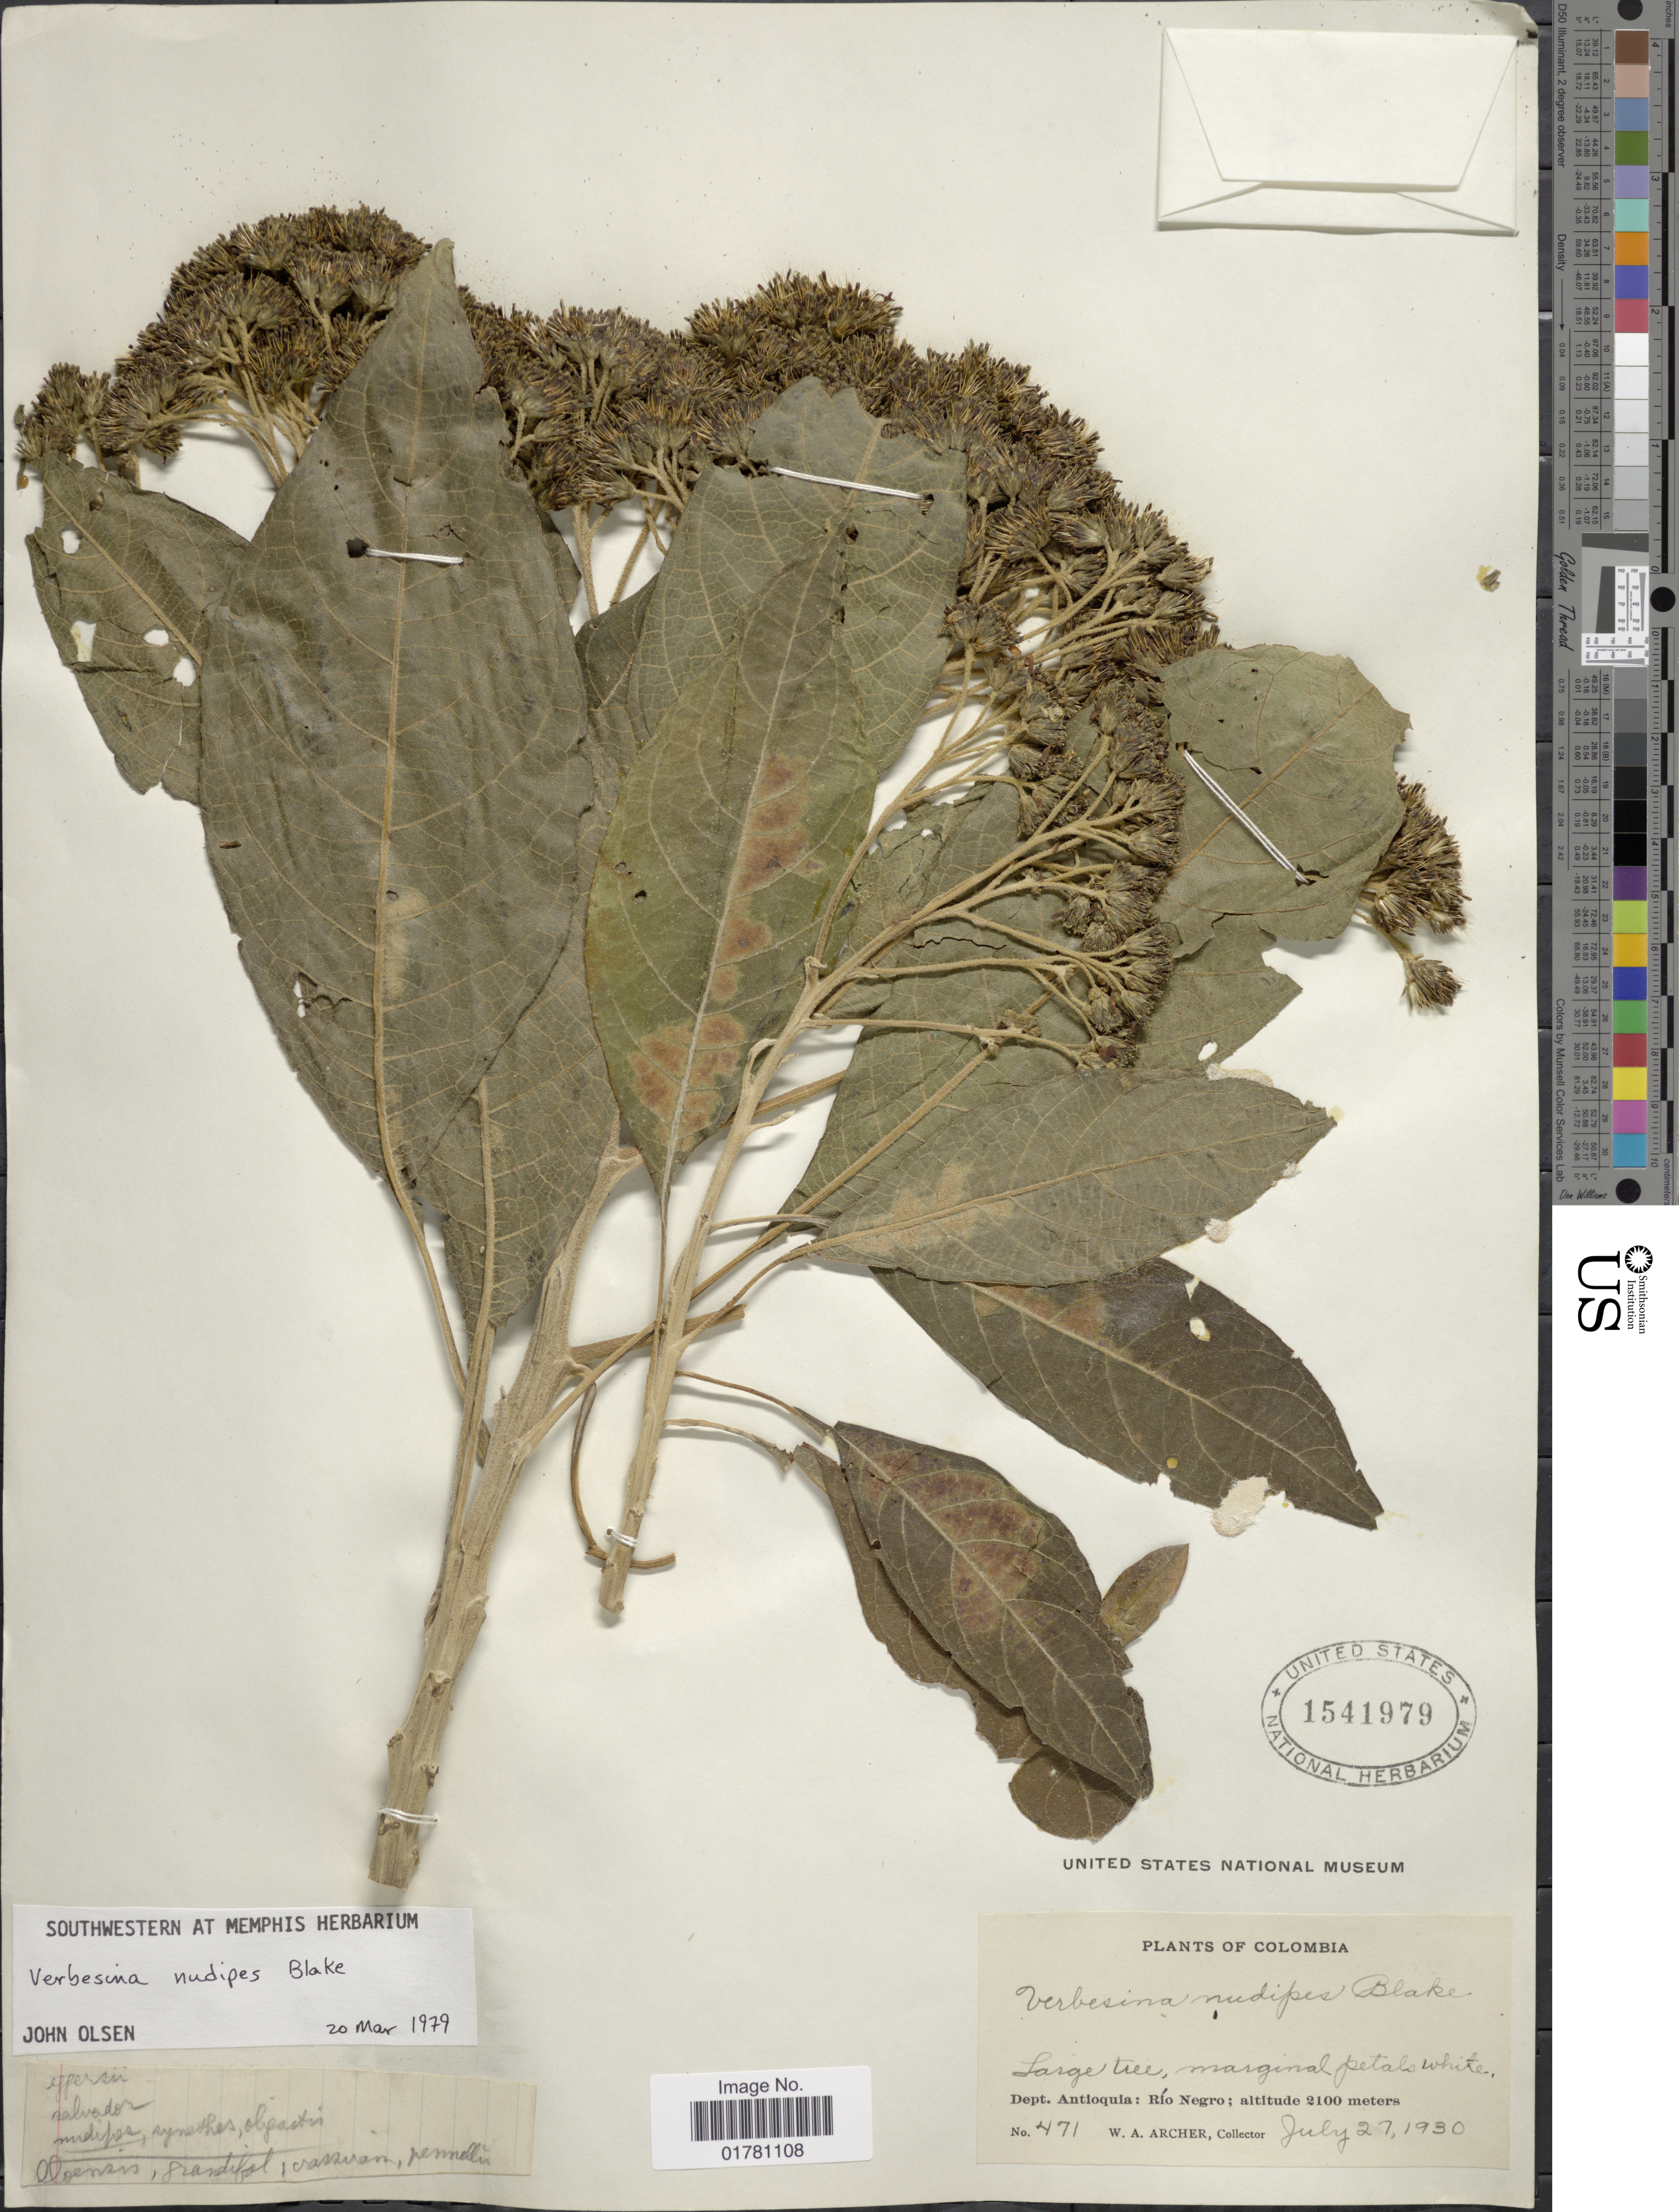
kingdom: Plantae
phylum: Tracheophyta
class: Magnoliopsida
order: Asterales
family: Asteraceae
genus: Verbesina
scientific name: Verbesina nudipes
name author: S.F. Blake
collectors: W. A. Archer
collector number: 471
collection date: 1930-07-27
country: Colombia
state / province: Antioquia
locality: De [t. Antioquia: Río Negro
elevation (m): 2100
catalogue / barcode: US 1541979